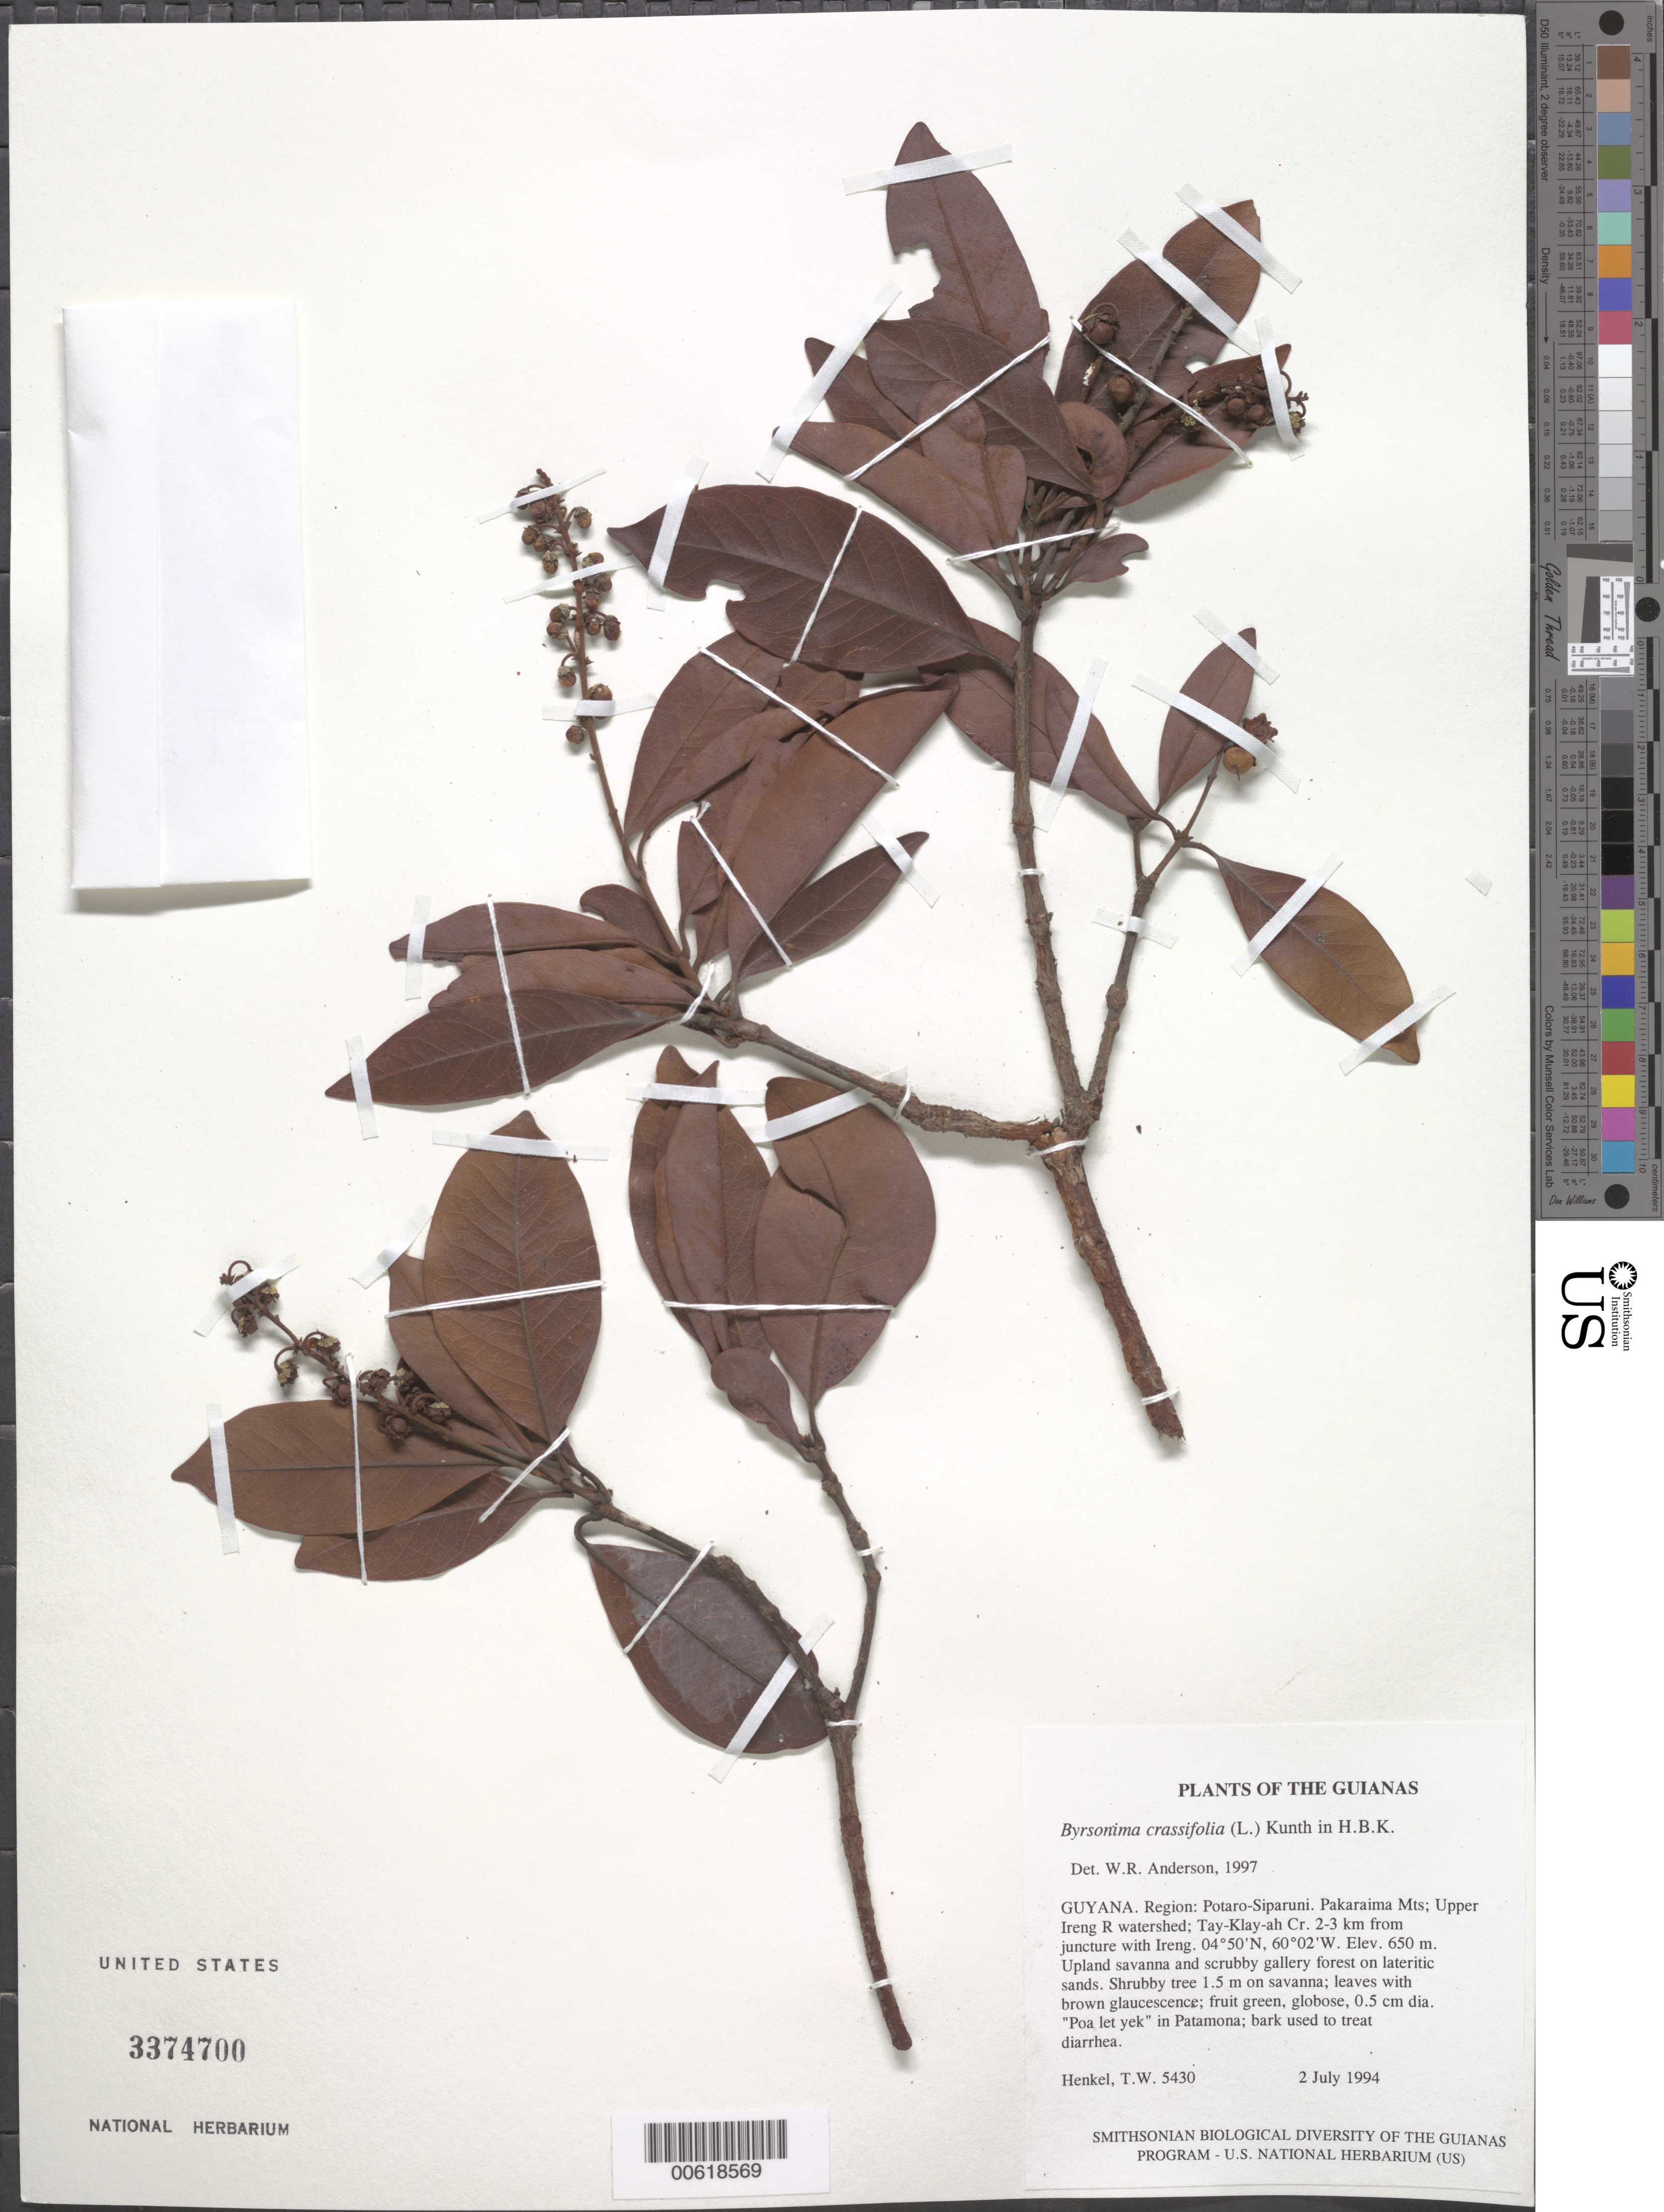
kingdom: Plantae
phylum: Tracheophyta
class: Magnoliopsida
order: Malpighiales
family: Malpighiaceae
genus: Byrsonima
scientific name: Byrsonima crassifolia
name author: (L.) Kunth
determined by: Anderson, W. R., (MICH), University of Michigan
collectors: T. Henkel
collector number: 5430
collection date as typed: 2 July 1994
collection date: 1994-07-02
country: Guyana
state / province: Potaro-Siparuni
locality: Pakaraima Mts; Upper Ireng R watershed; Tay-Klay-ah Cr. 2-3 km from juncture with Ireng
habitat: Upland savanna and scrubby gallery forest on lateritic sands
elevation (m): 650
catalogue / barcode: US 3374700